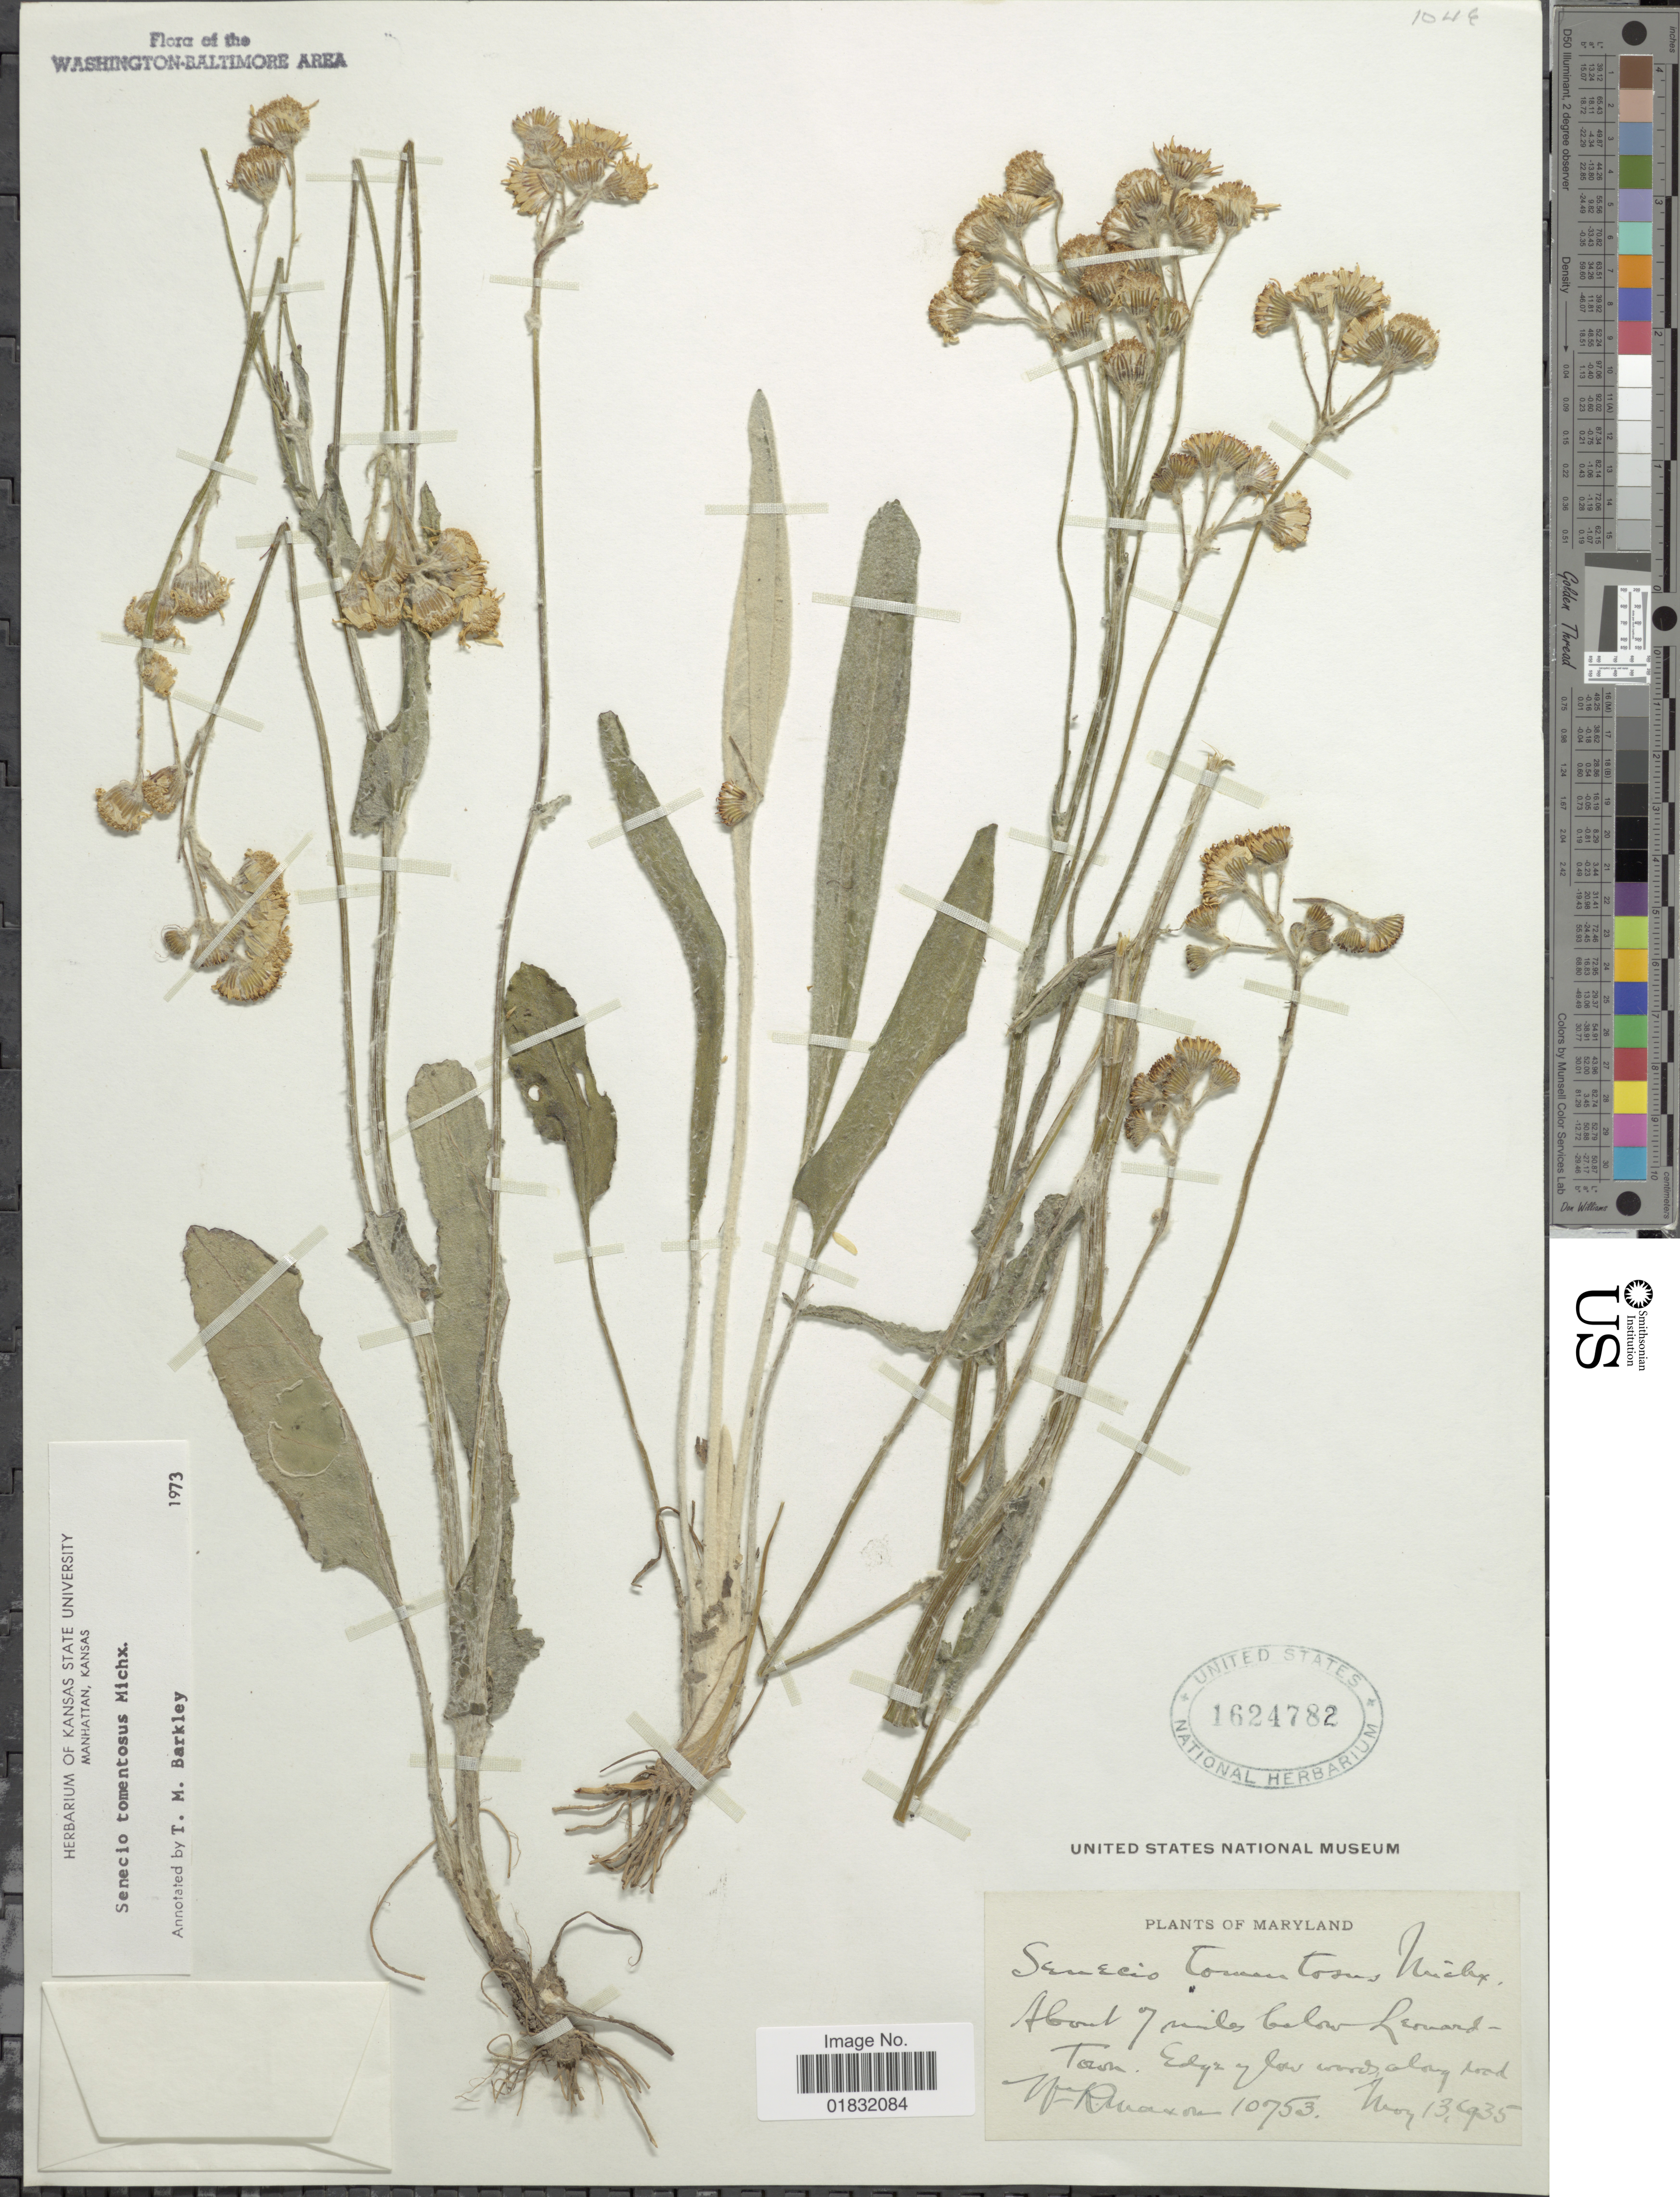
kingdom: Plantae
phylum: Tracheophyta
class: Magnoliopsida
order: Asterales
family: Asteraceae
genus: Packera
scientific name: Packera dubia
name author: (Spreng.) Trock & Mabb.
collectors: W. R. Maxon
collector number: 10753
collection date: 1935-05-13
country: United States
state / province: Maryland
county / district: St. Mary's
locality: About 7 miles below Leonardtown. Edge of low woods along road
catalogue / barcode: US 1624782